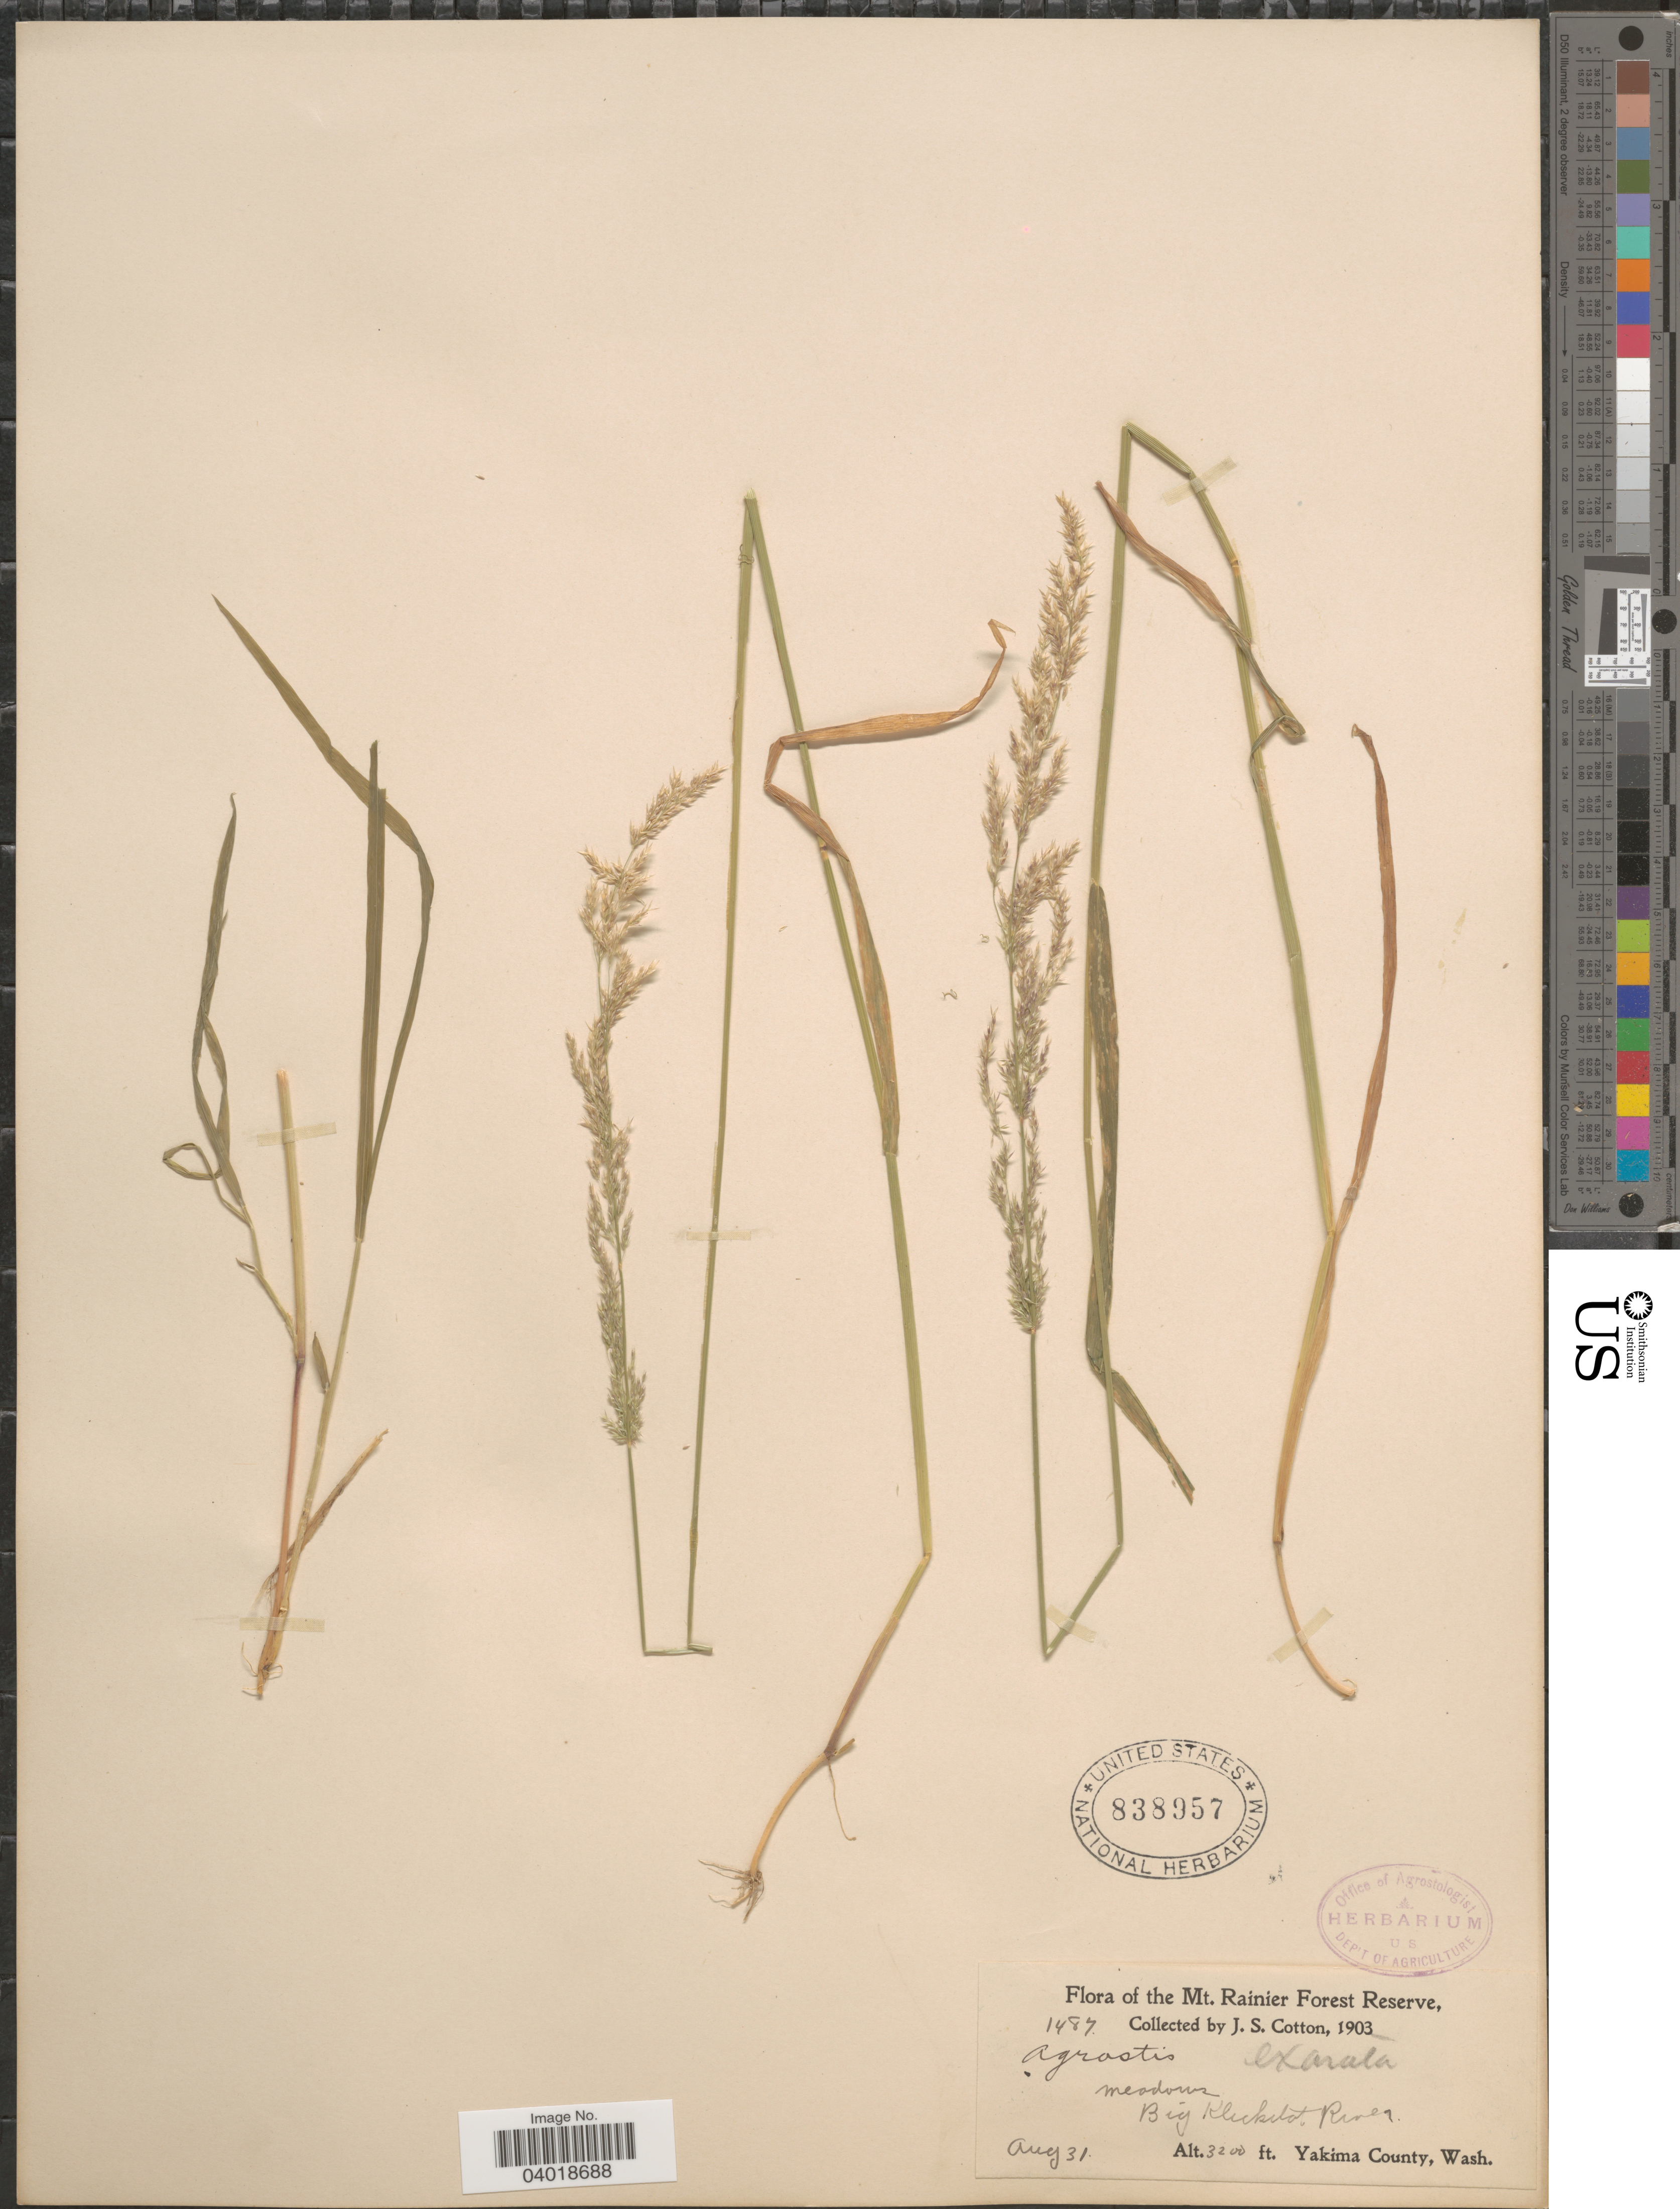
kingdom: Plantae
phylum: Tracheophyta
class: Liliopsida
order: Poales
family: Poaceae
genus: Agrostis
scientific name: Agrostis exarata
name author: Trin.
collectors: J. S. Cotton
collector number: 1487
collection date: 1903-08-31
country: United States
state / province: Washington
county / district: Yakima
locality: Mt. Rainier Forest Reserve. Big Klicketat River. Yakima County.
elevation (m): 975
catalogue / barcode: US 838957